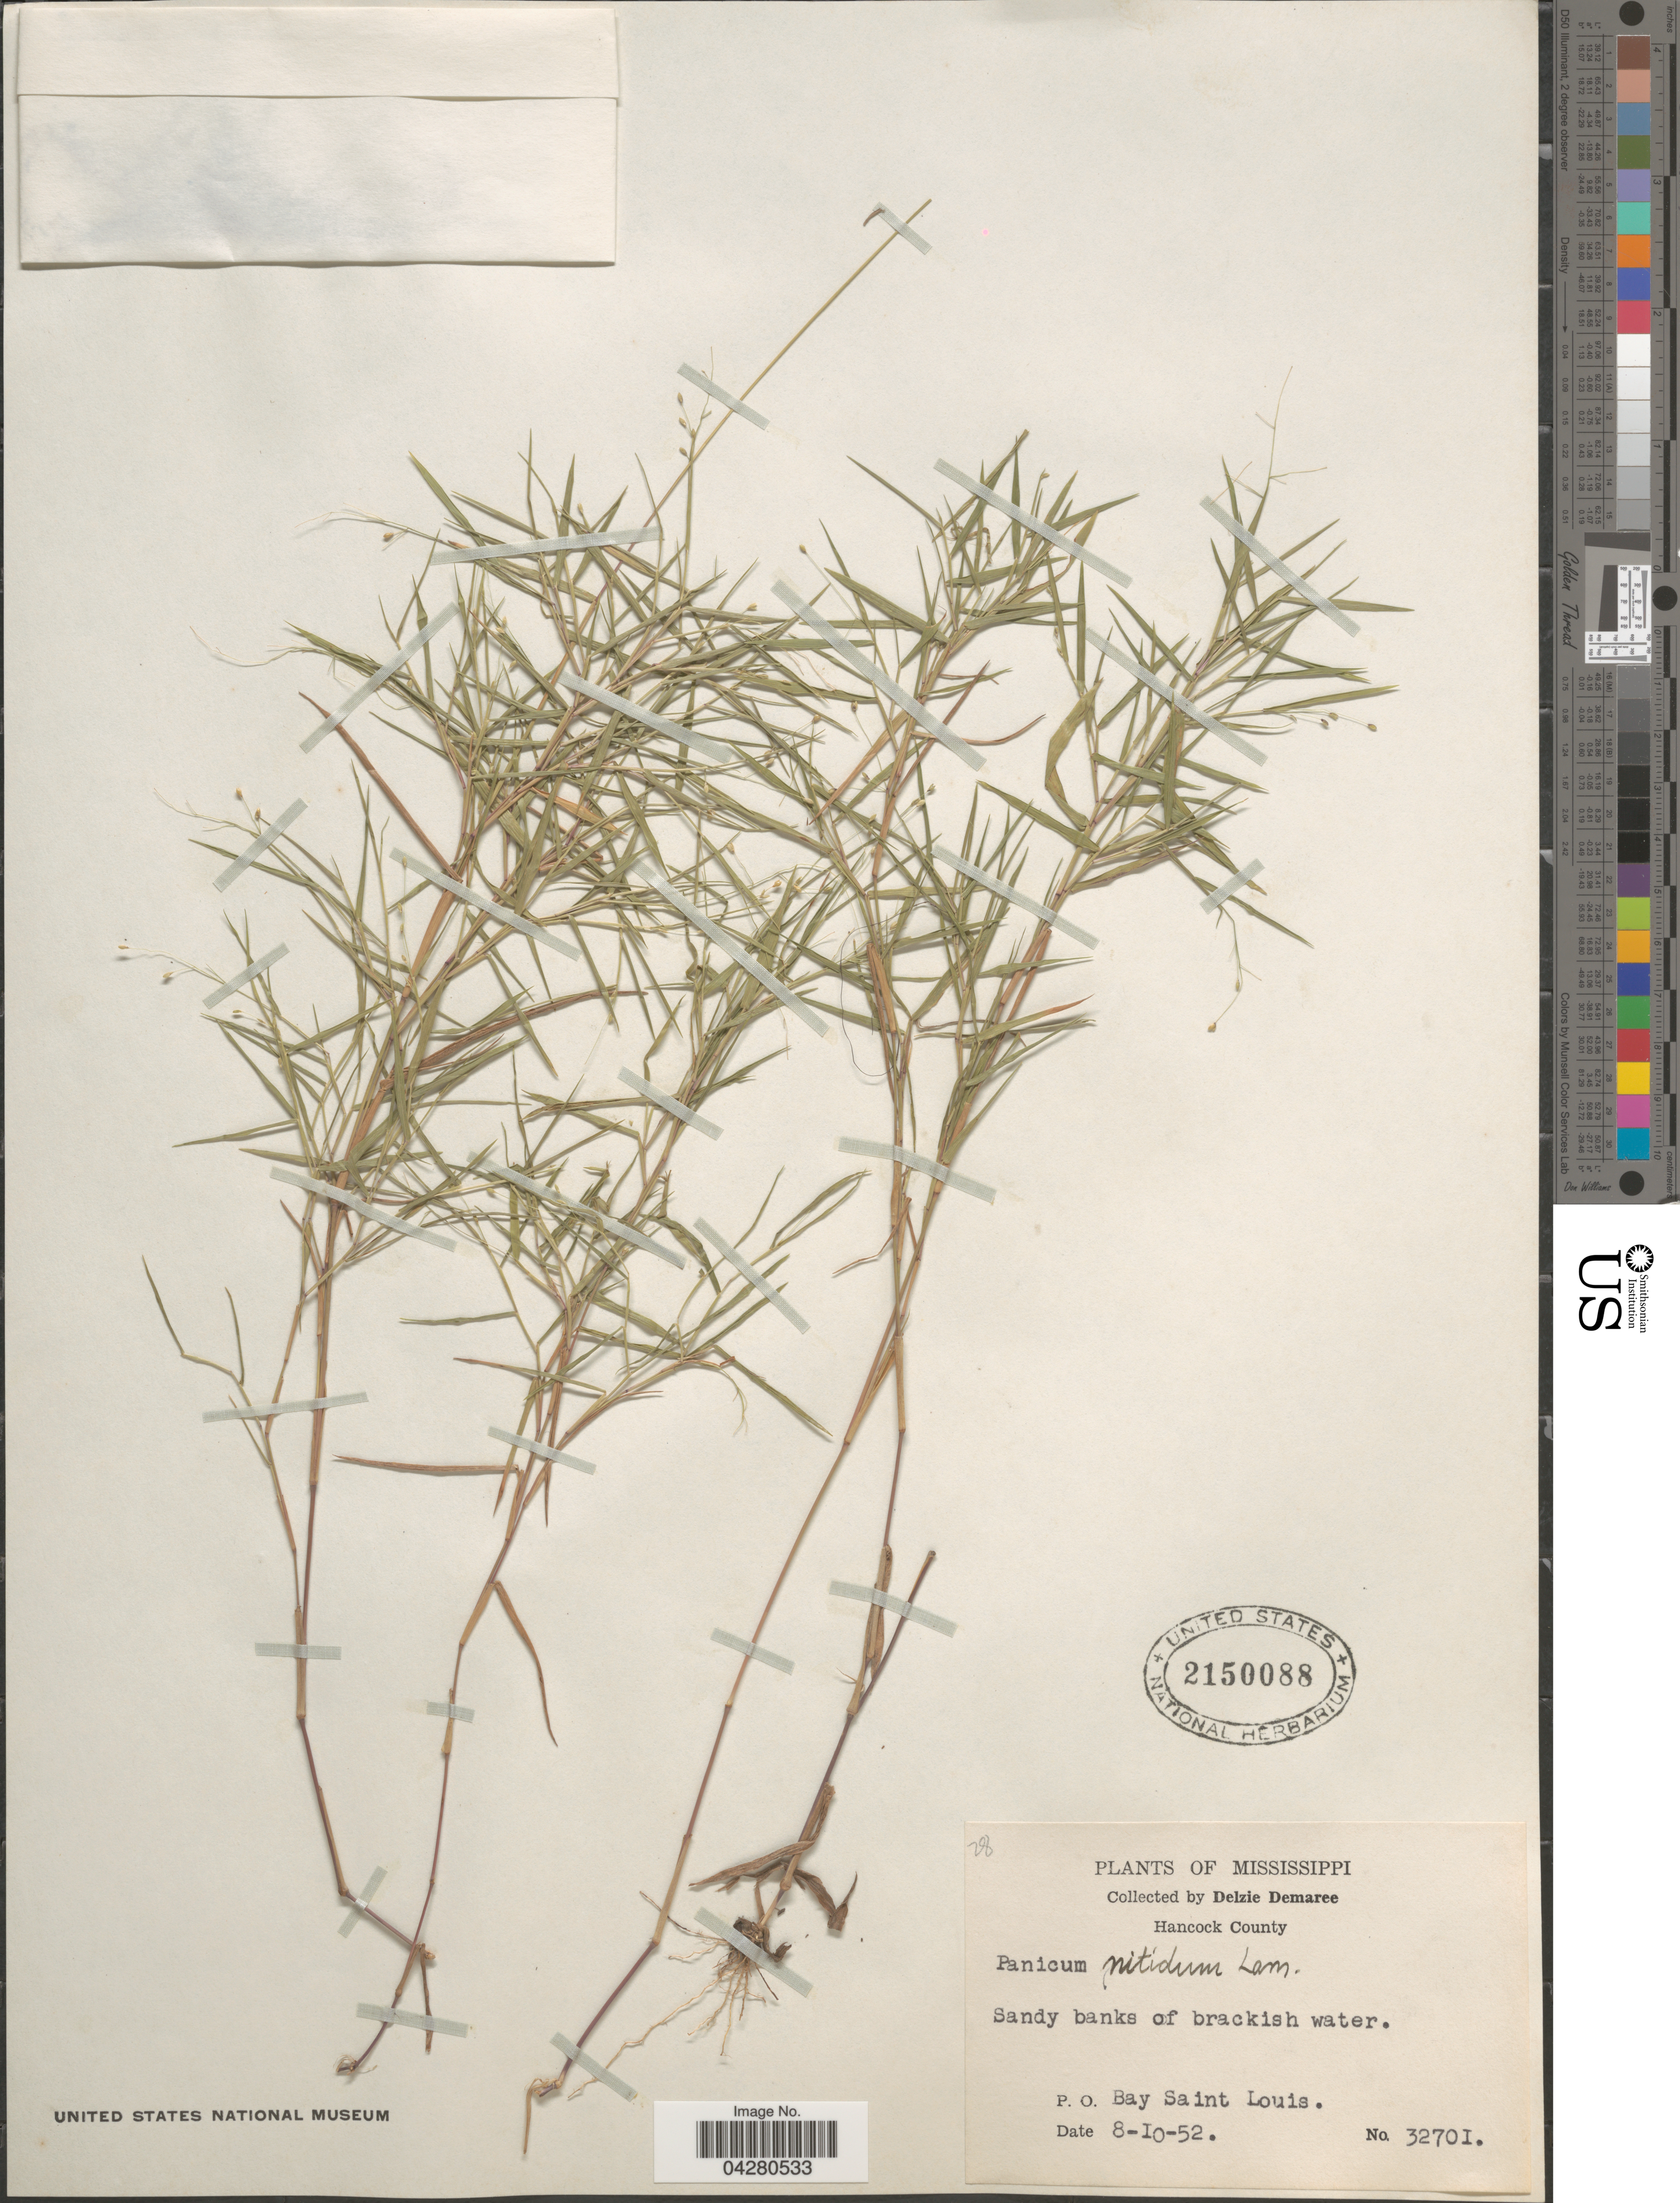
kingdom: Plantae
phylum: Tracheophyta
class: Liliopsida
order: Poales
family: Poaceae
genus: Dichanthelium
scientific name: Dichanthelium dichotomum var. dichotomum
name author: (L.) Gould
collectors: D. Demaree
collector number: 32701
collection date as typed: Transcribed d/m/y: 10/8/52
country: United States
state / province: Mississippi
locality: Hancock County. Sandy banks of brackish water. P.O. Bay Saint Louis.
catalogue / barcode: US 2150088